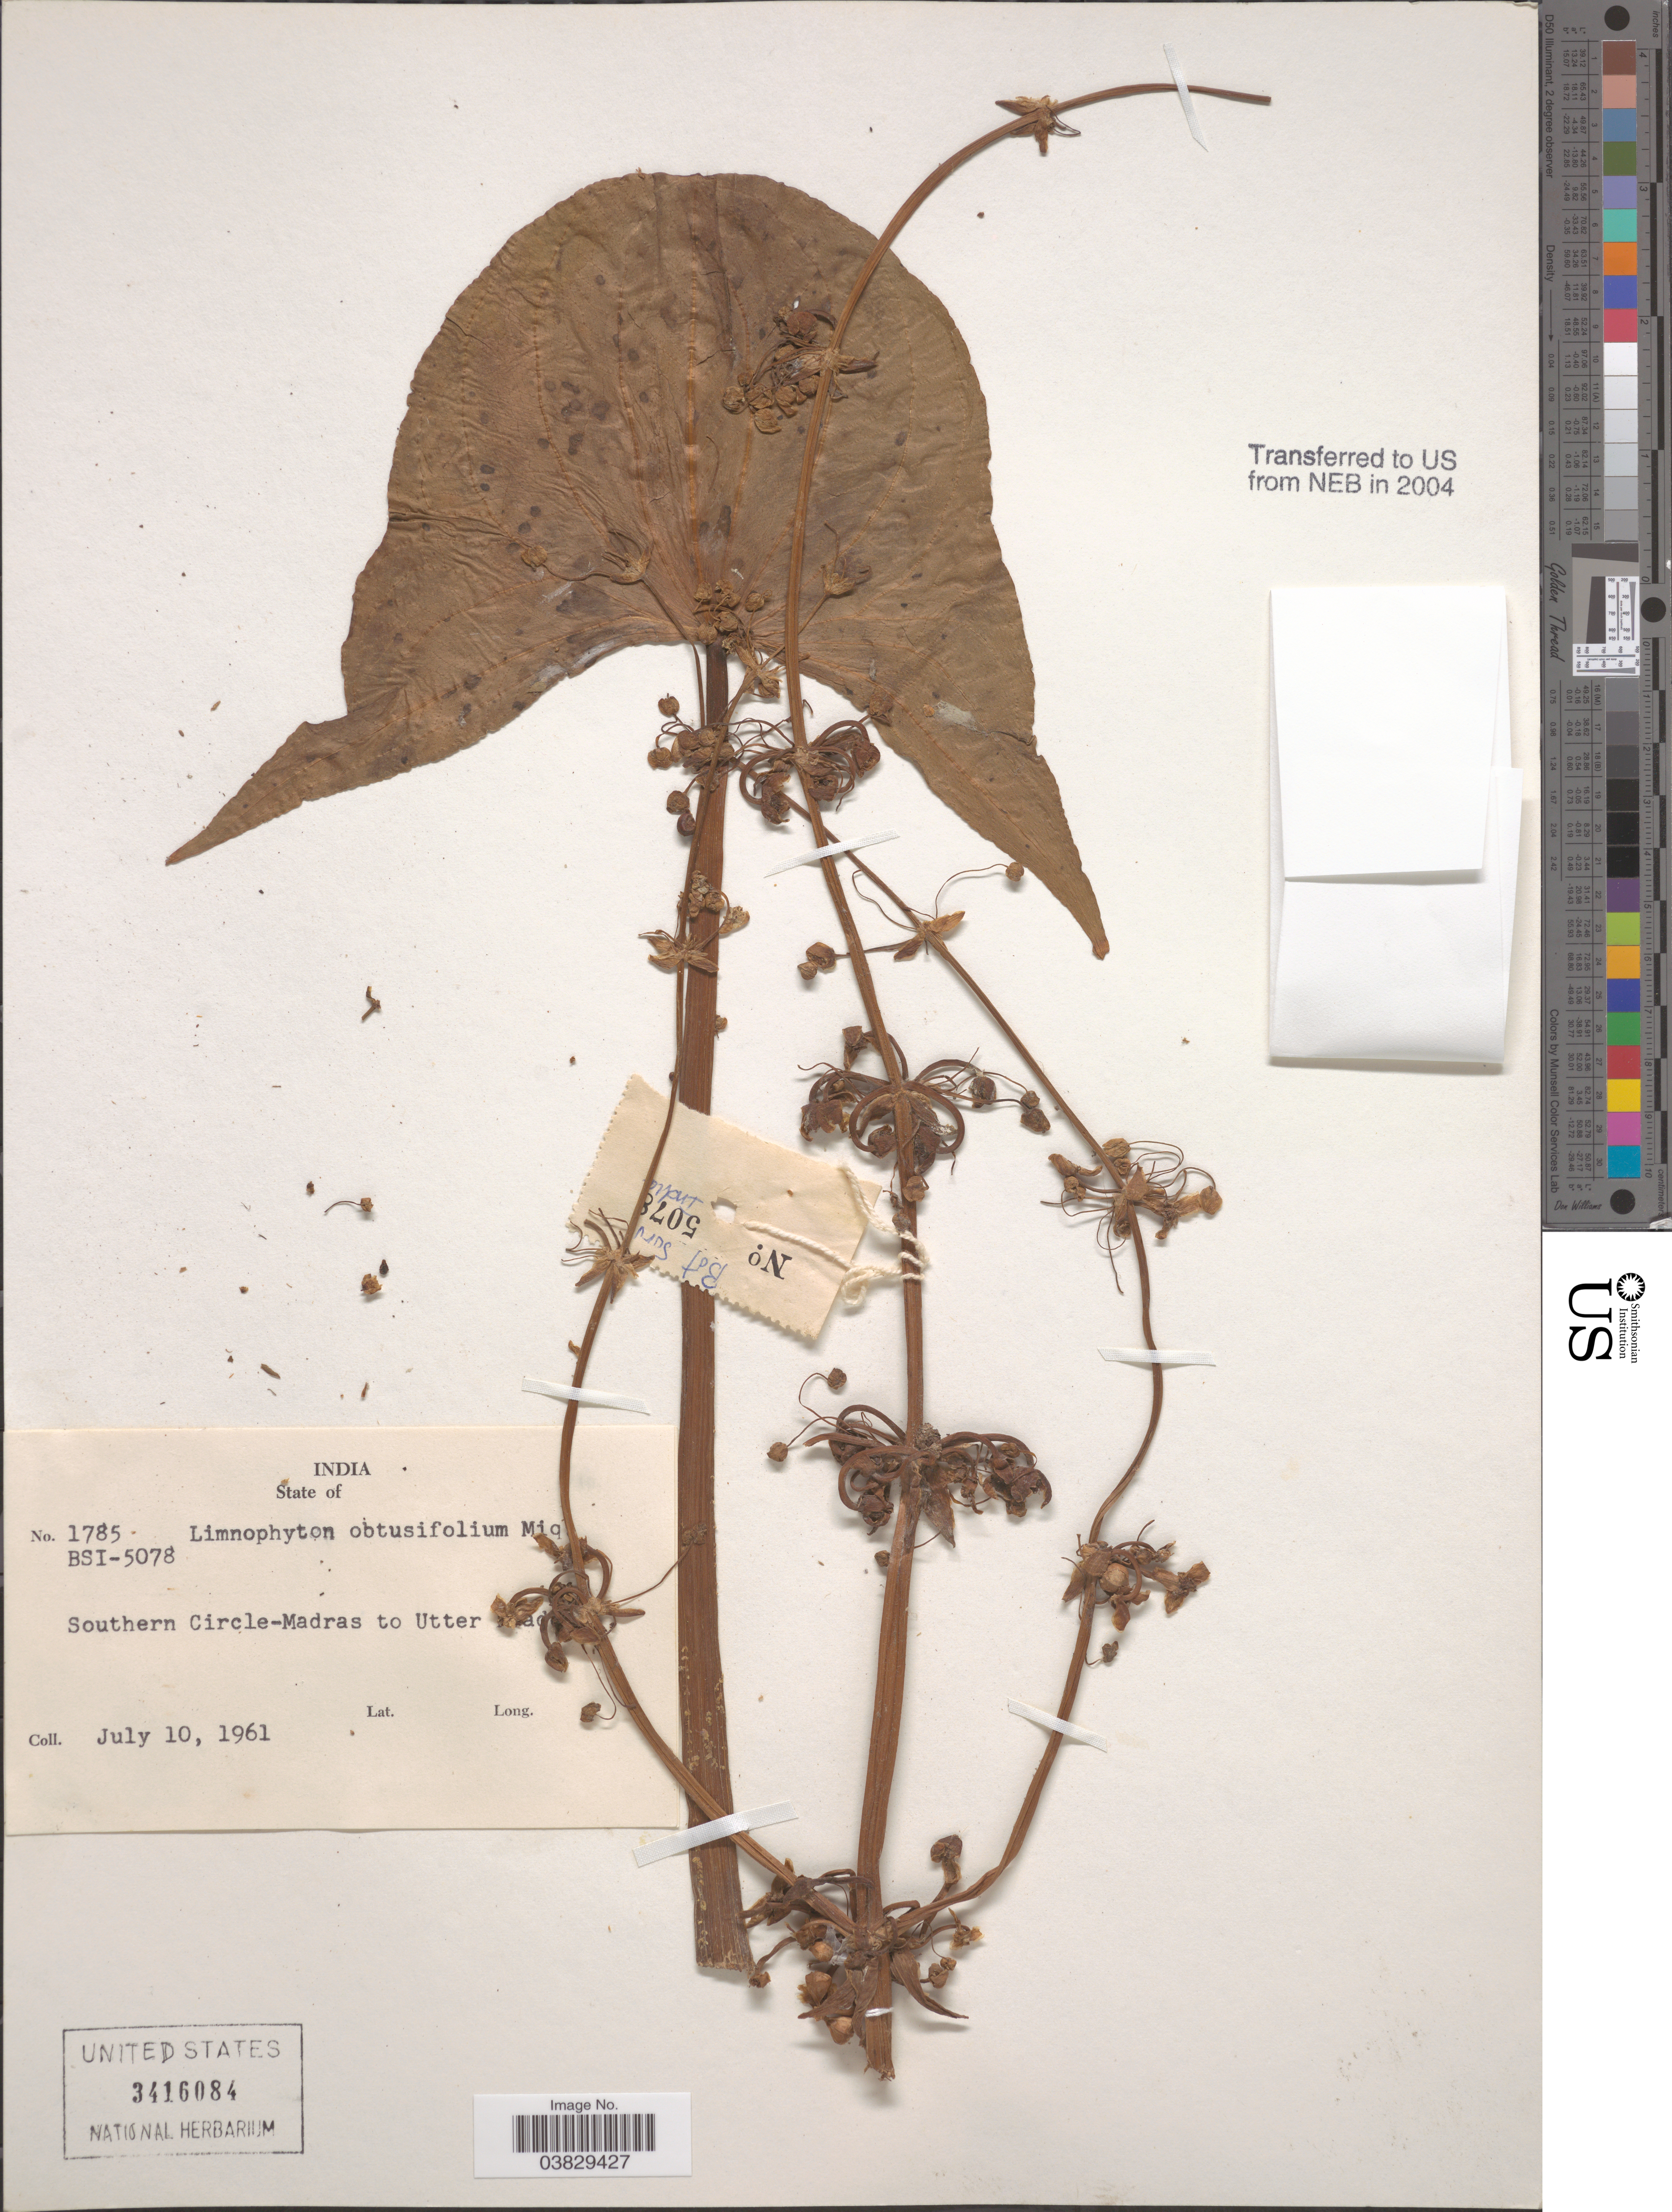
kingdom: Plantae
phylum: Tracheophyta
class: Liliopsida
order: Alismatales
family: Alismataceae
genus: Limnophyton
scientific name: Limnophyton obtusifolium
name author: (L.) Miq.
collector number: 1785/BSI-5078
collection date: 1961-07-10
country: India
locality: Southern Circle-Madra to Utter [illegible text].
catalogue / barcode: US 3416084